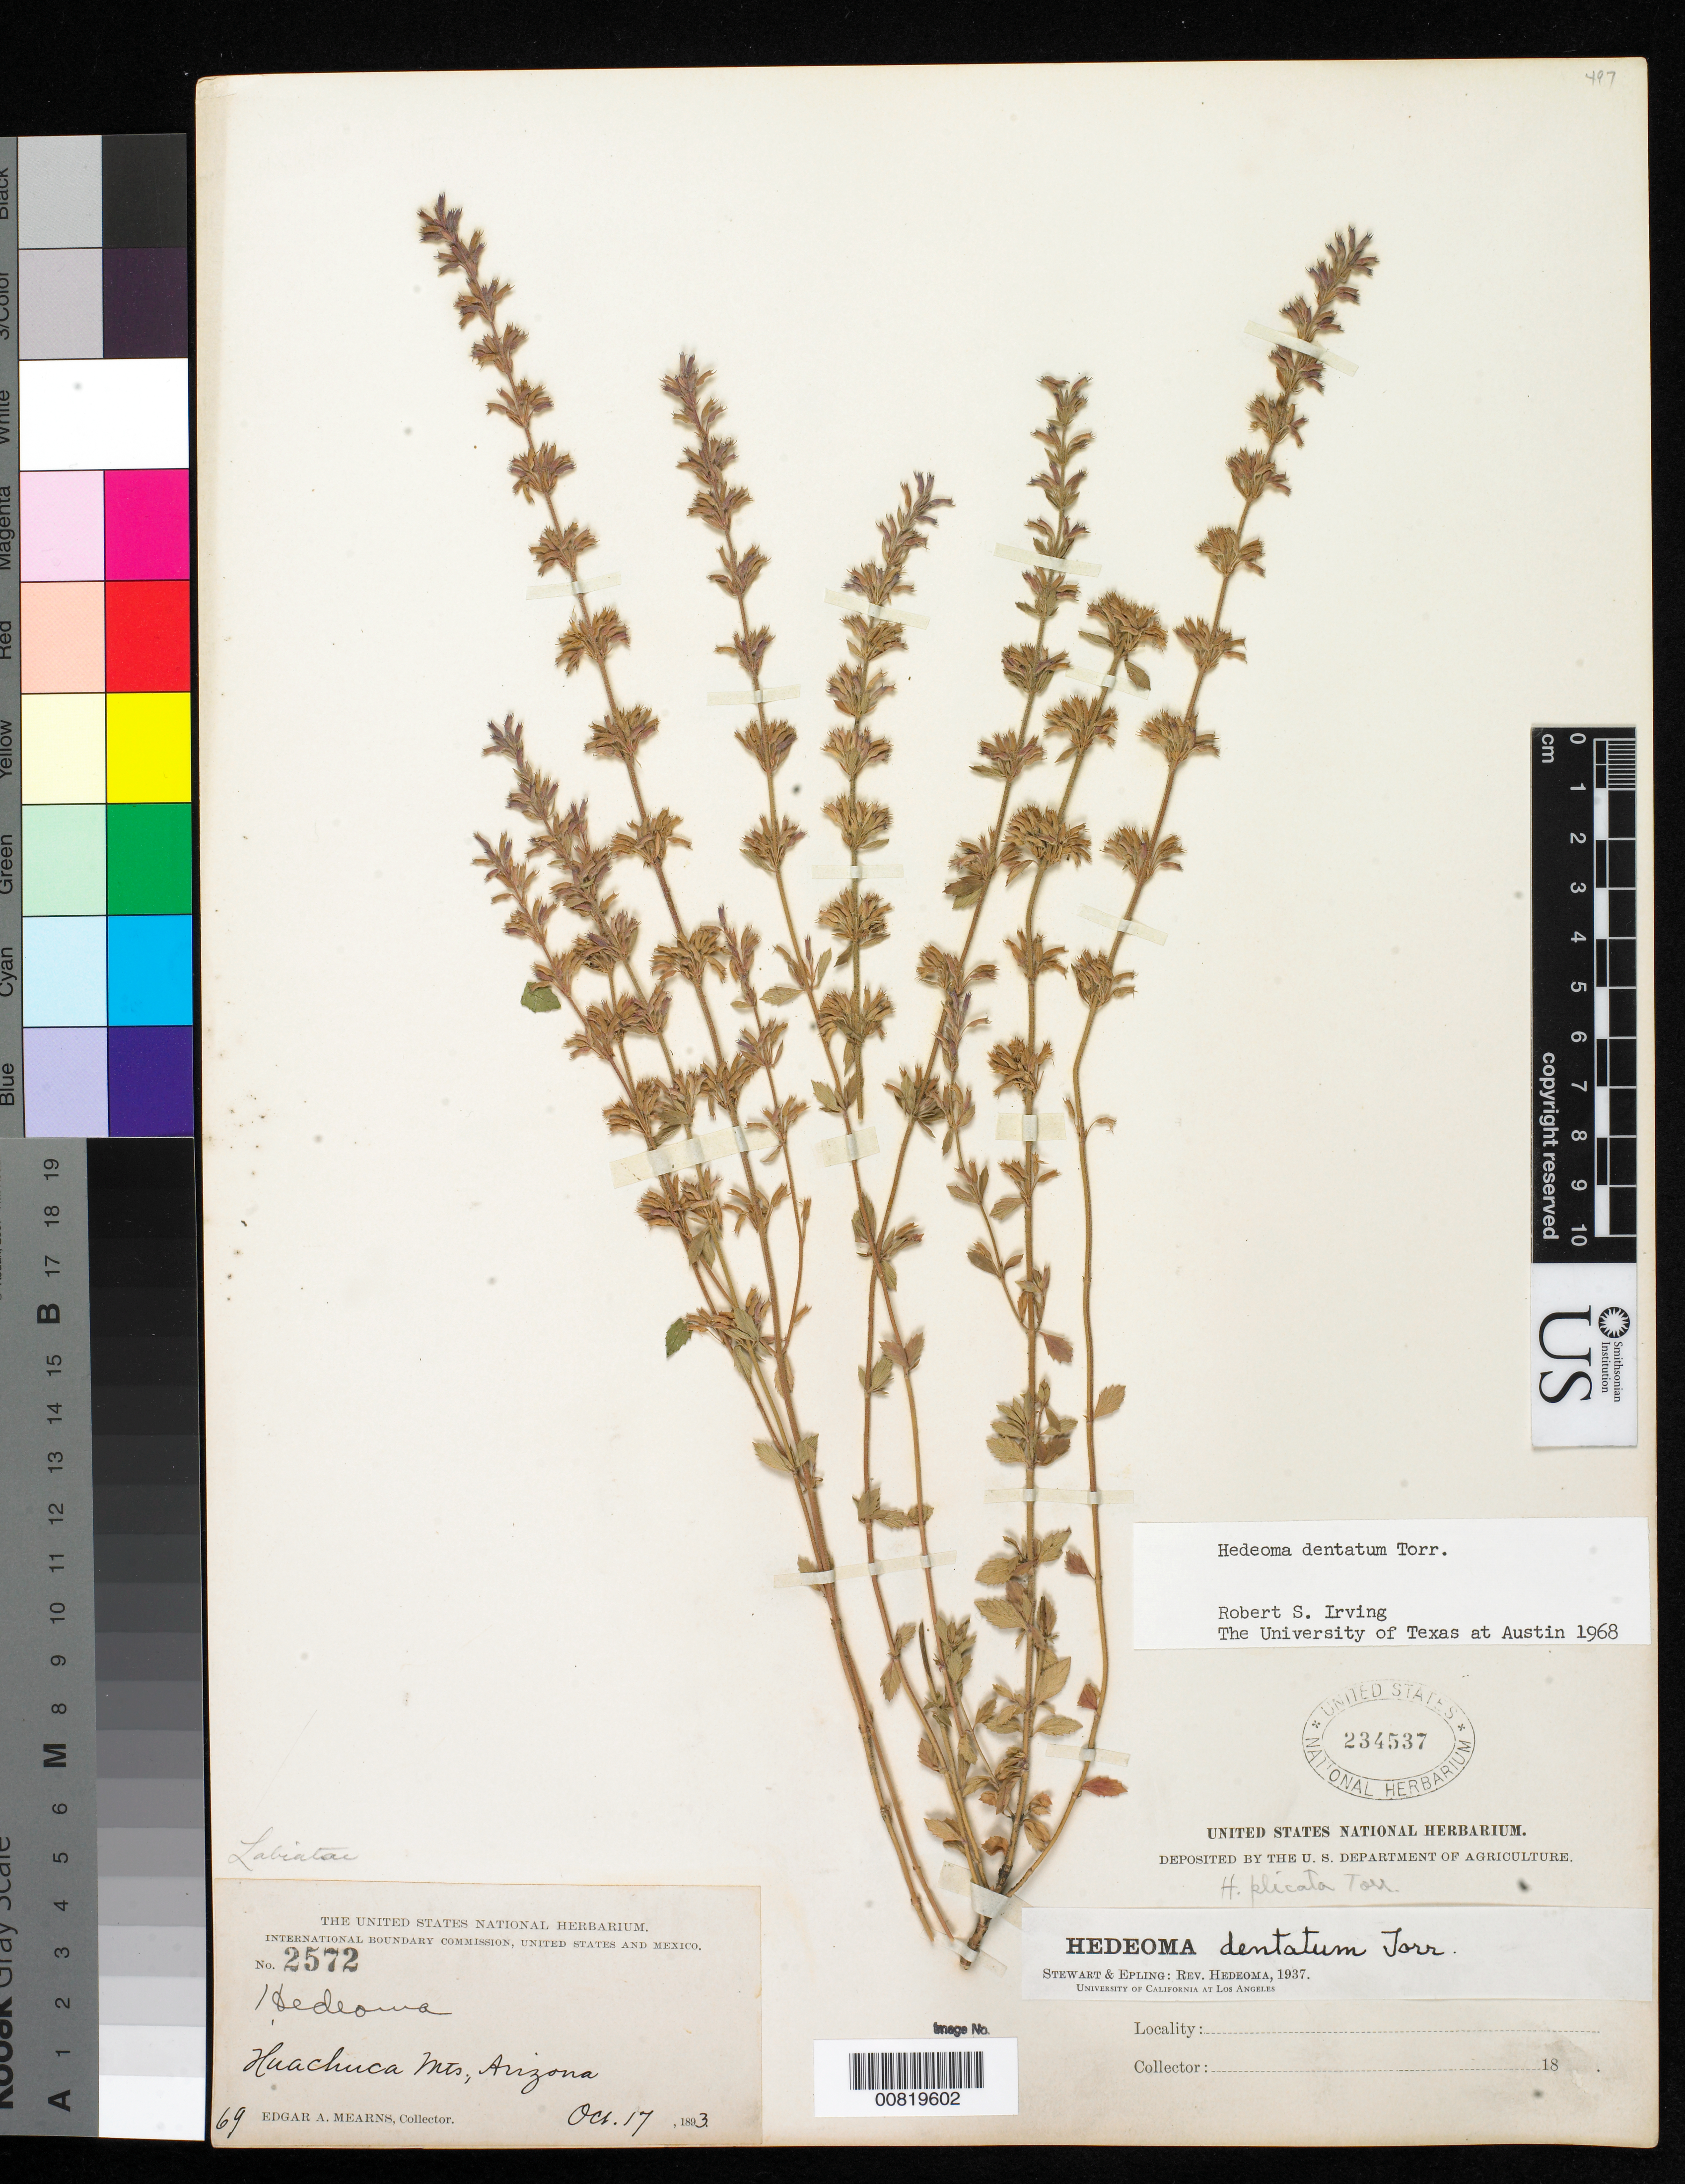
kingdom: Plantae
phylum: Tracheophyta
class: Magnoliopsida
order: Lamiales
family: Lamiaceae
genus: Hedeoma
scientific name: Hedeoma dentata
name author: Torr.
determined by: Irving, R. S.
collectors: E. A. Mearns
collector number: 2572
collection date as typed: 17 Oct 1893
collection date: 1893-10-17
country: United States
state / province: Arizona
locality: Huachuca Mts.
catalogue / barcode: US 234537